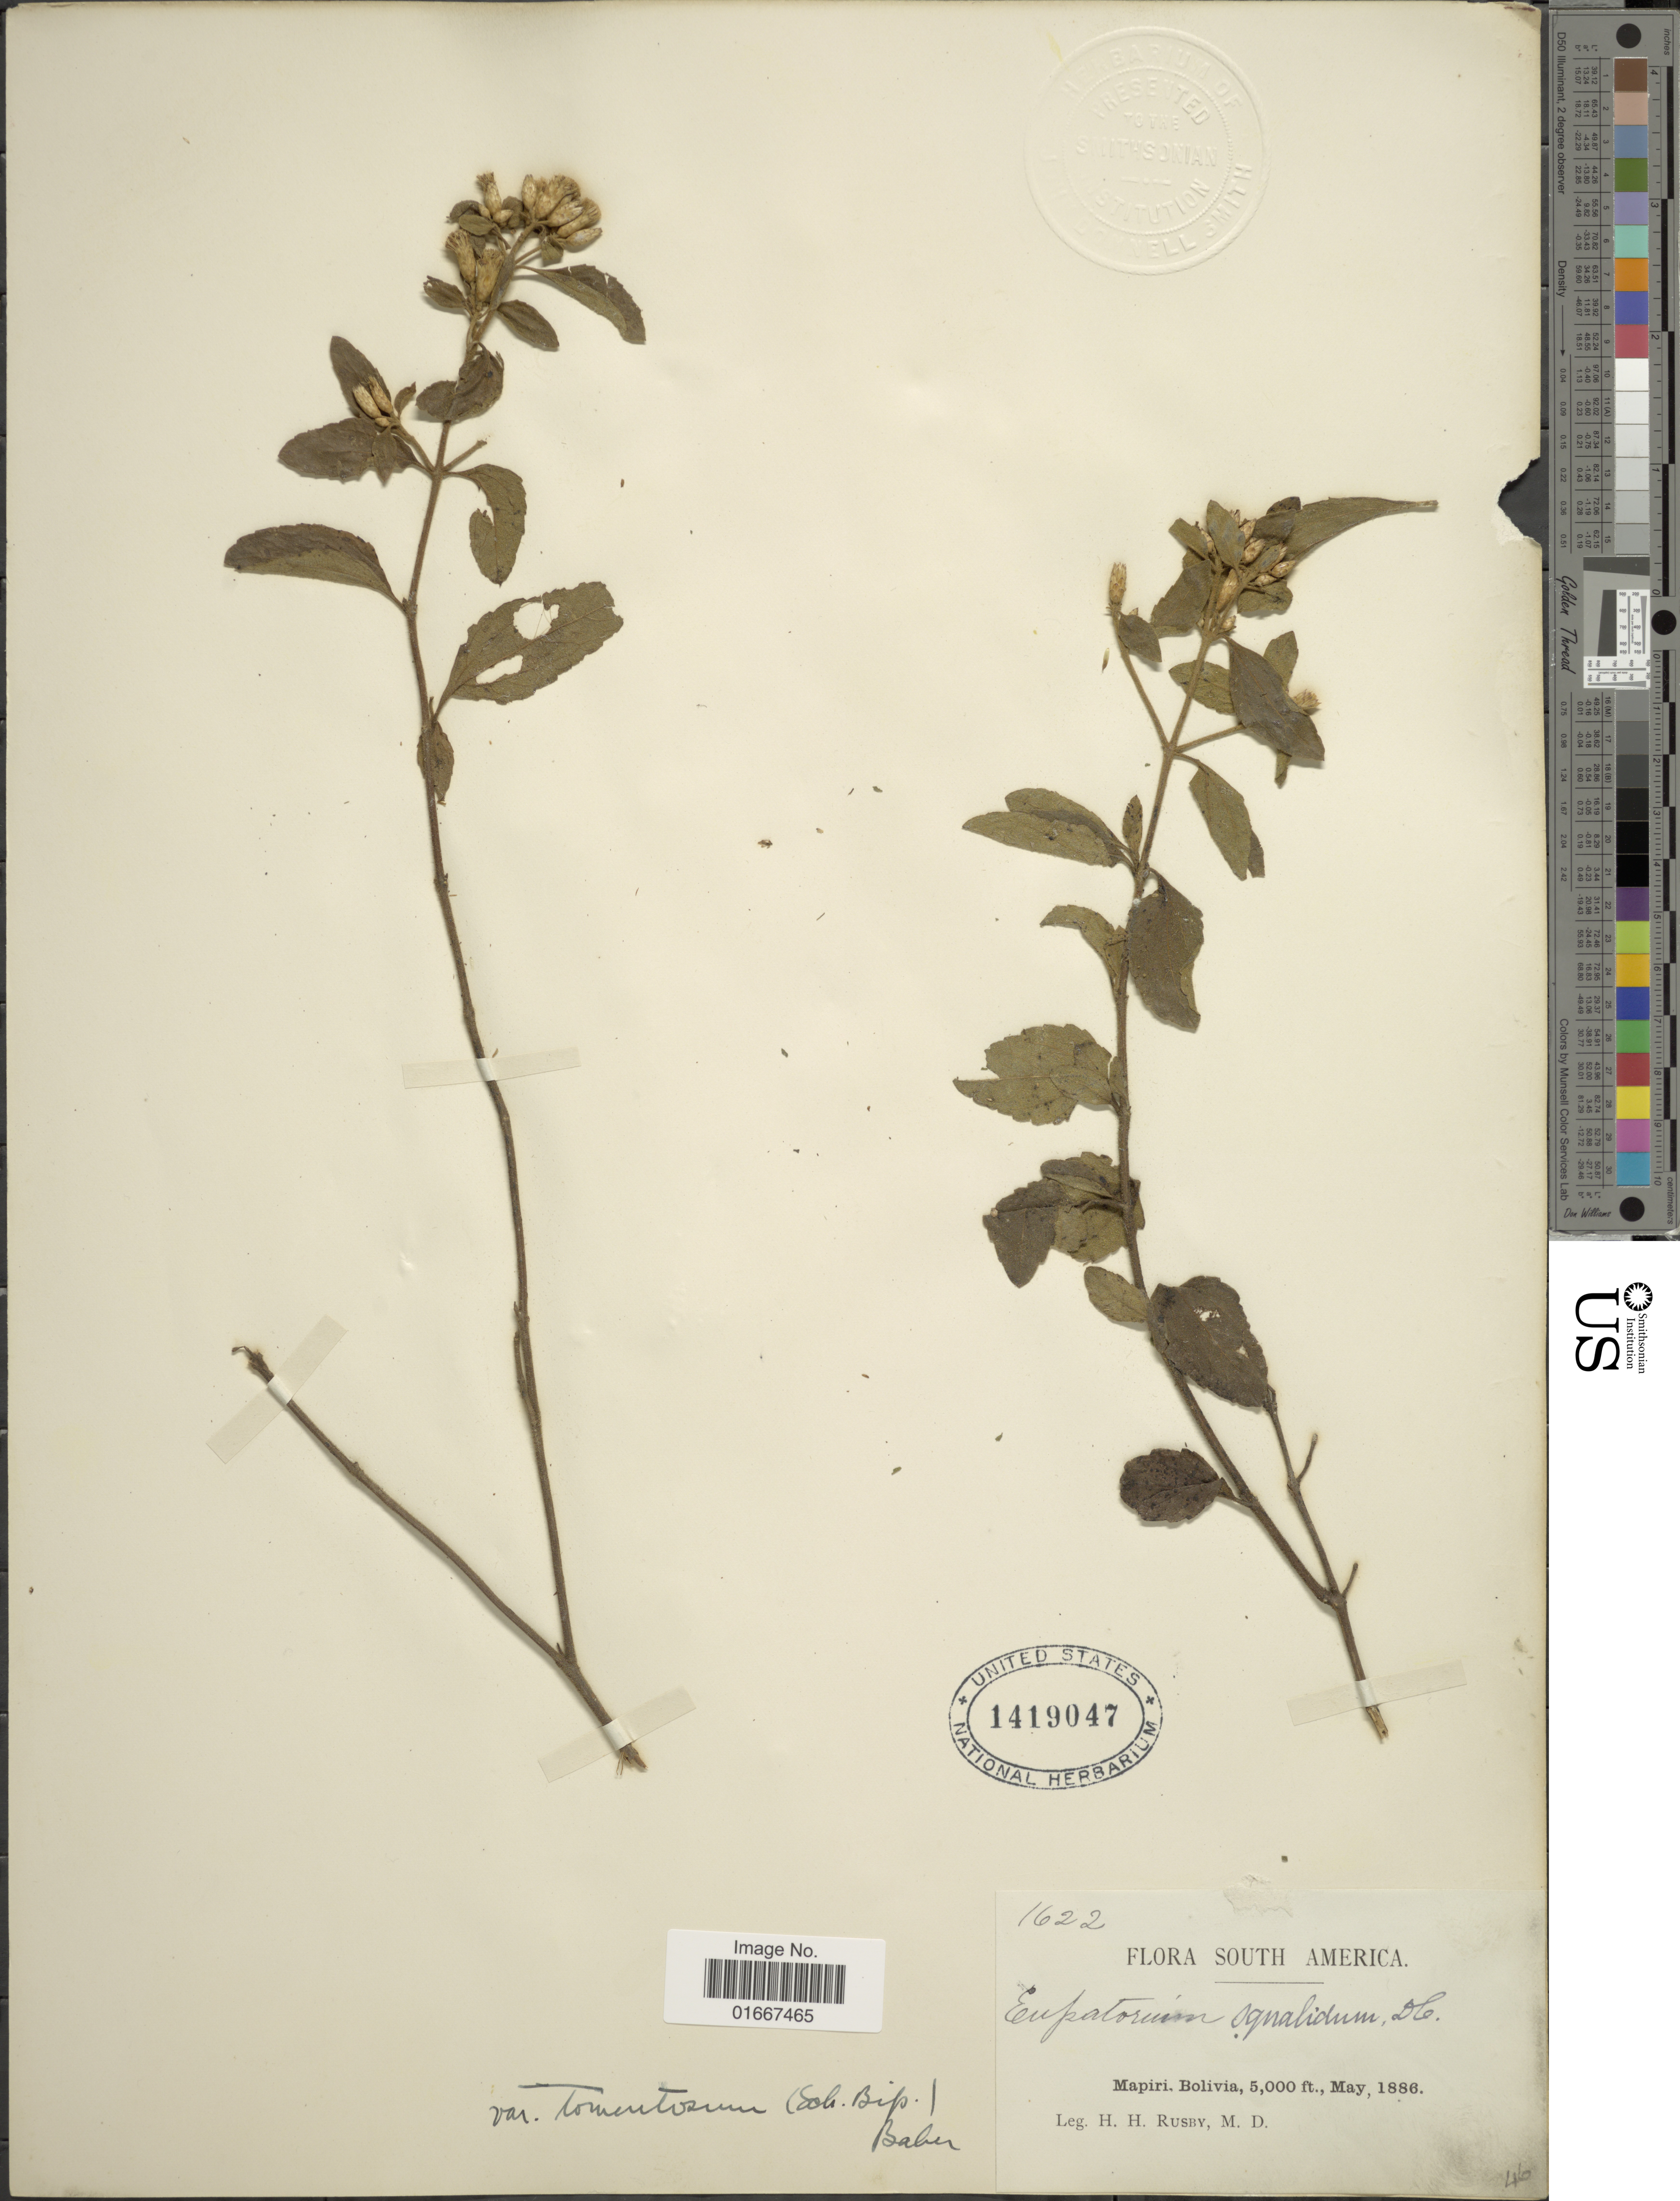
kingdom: Plantae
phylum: Tracheophyta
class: Magnoliopsida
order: Asterales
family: Asteraceae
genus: Chromolaena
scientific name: Chromolaena squalida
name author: (DC.) R.M. King & H. Rob.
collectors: H. H. Rusby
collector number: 1622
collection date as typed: May, 1886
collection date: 1886-05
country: Bolivia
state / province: La Páz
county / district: Larecaja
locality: Mapiri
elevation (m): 1524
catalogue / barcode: US 1419047